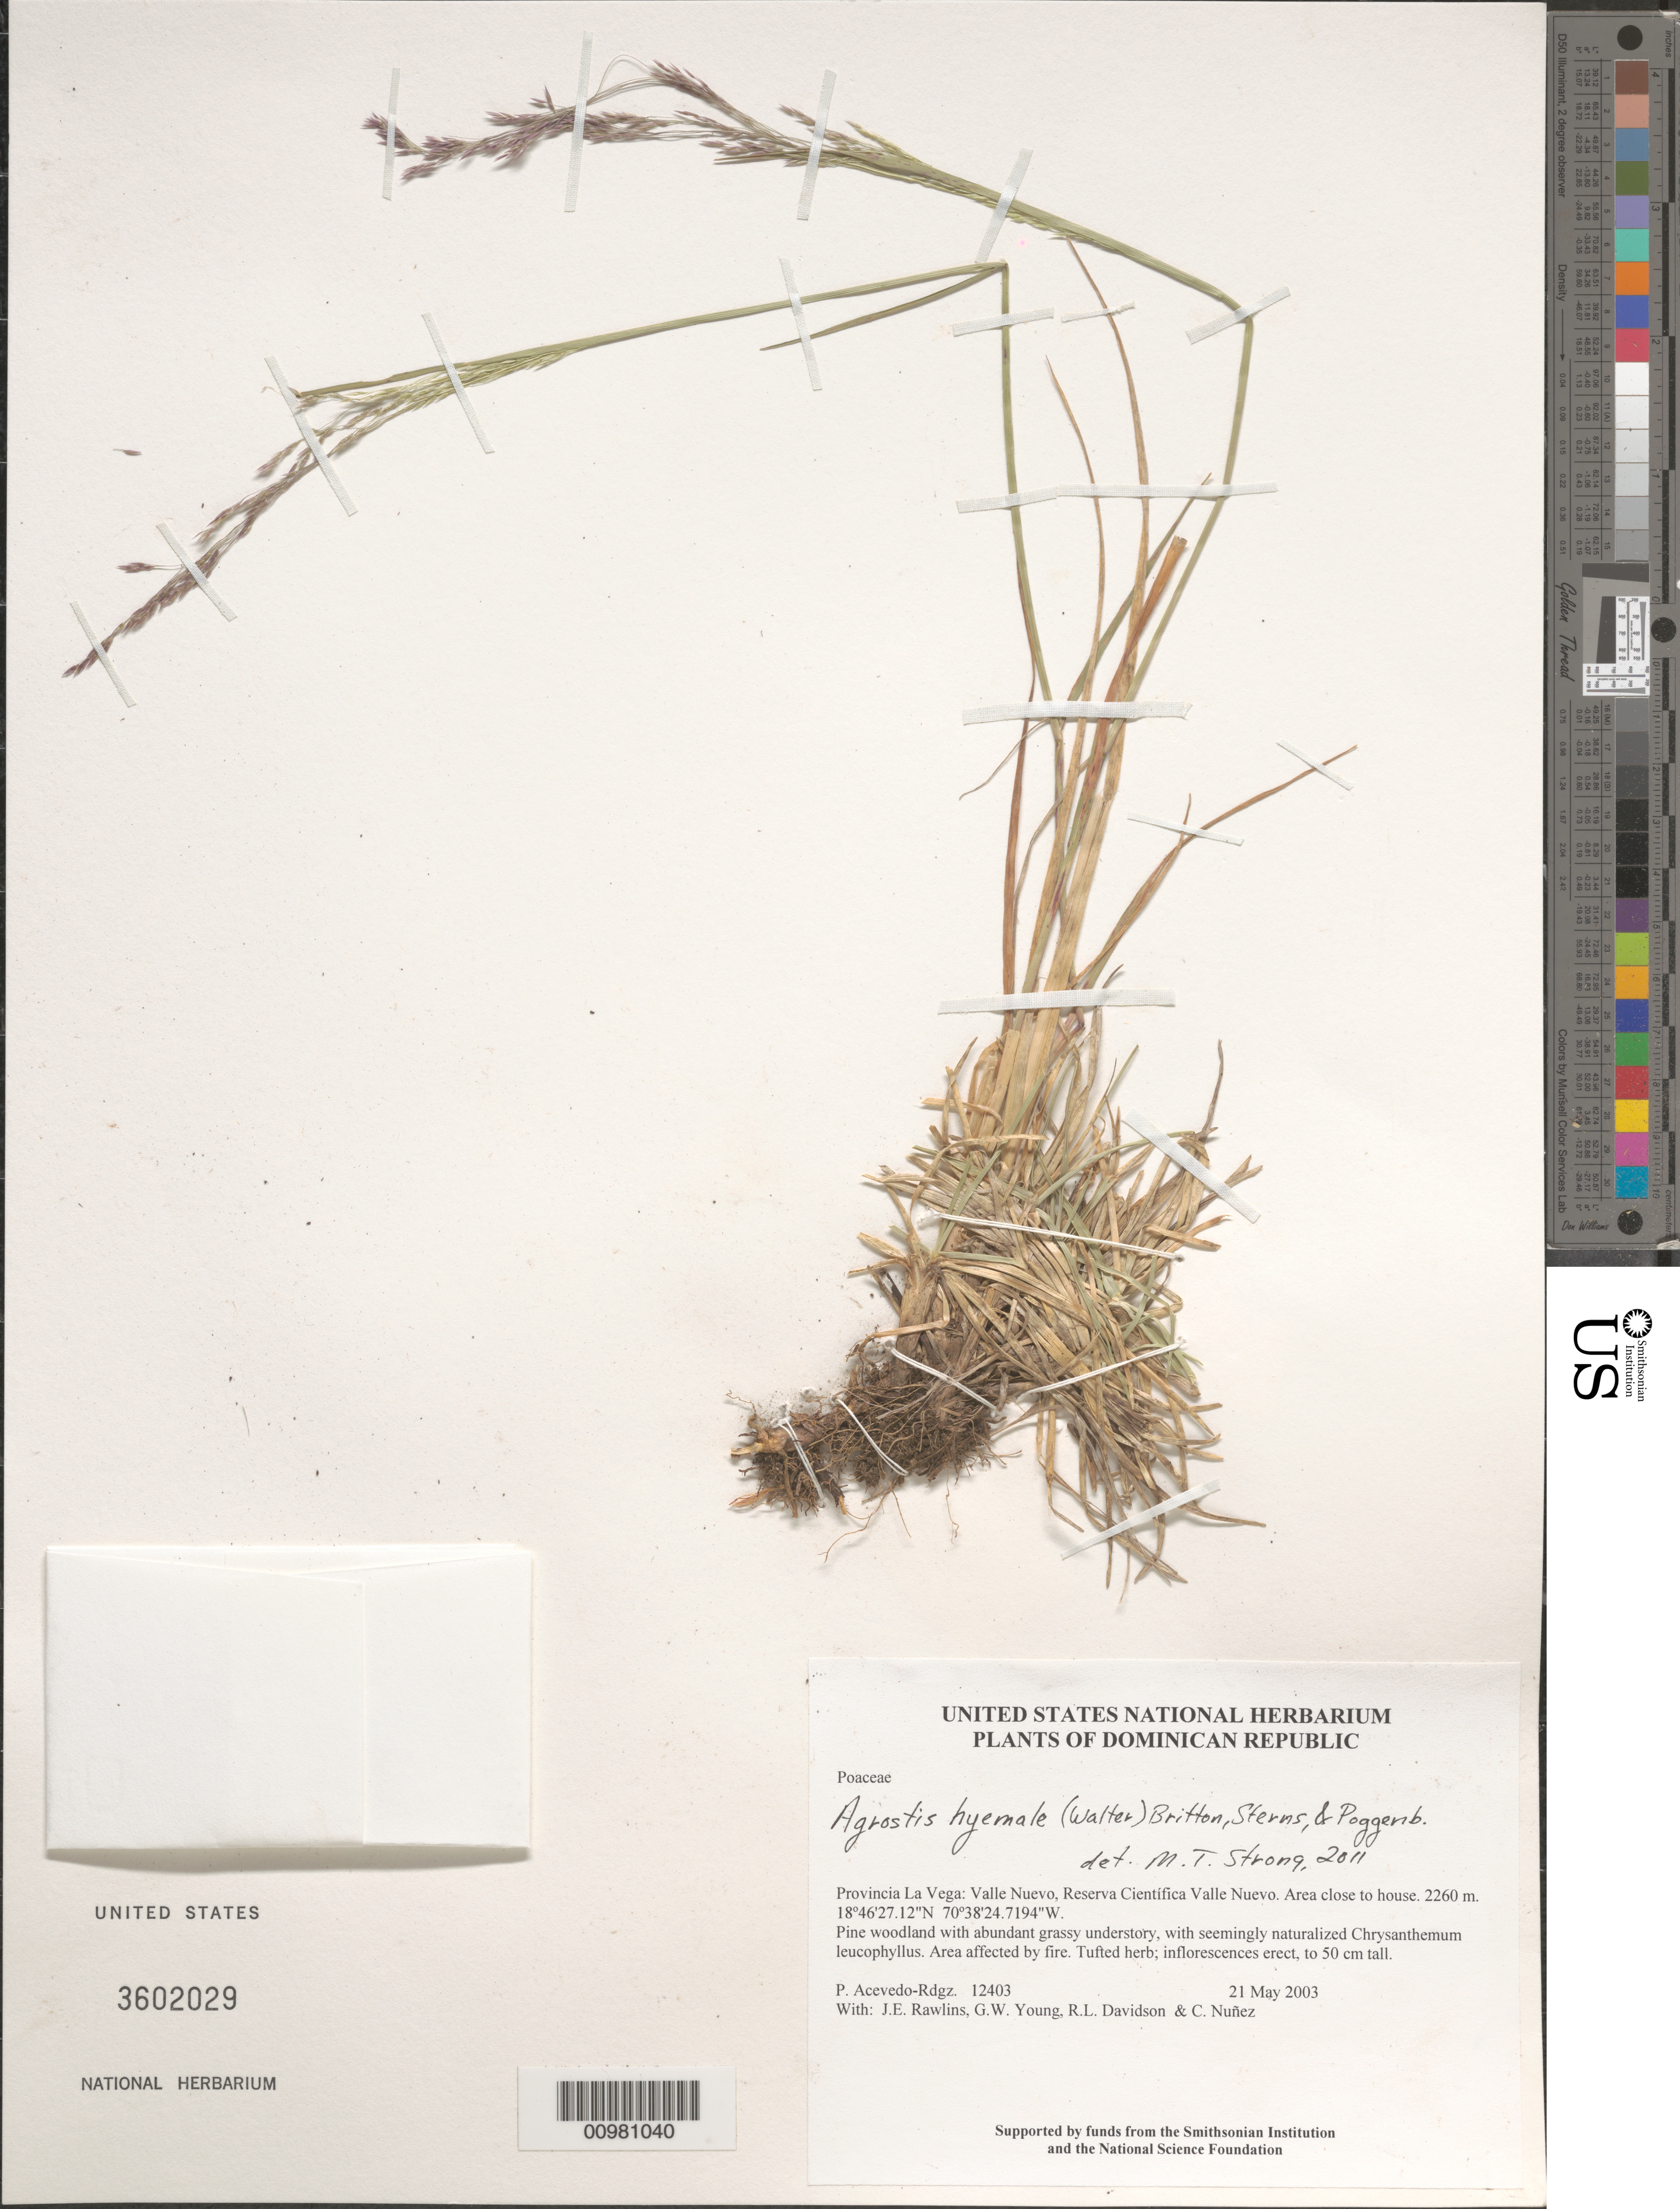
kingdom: Plantae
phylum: Tracheophyta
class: Liliopsida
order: Poales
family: Poaceae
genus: Agrostis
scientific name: Agrostis hyemalis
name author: (Walter) Britton et al.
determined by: Strong, M. T., (US), Smithsonian Institution - National Museum of Natural History (UNITED STATES)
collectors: P. Acevedo-Rodr., J. Rawlins, G. Young, R. Davidson & C. Nunez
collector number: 12403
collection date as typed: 21 May 2003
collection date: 2003-05-21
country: Dominican Republic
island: Hispaniola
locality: Provincia La Vega: Valle Nuevo, Reserva Científica Valle Nuevo. Area close to house.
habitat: Pine woodland with abundant grassy understory, with seemingly naturalized Chrysanthemum leucophyllus. Area affected by fire.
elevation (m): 2260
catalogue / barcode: US 3602029